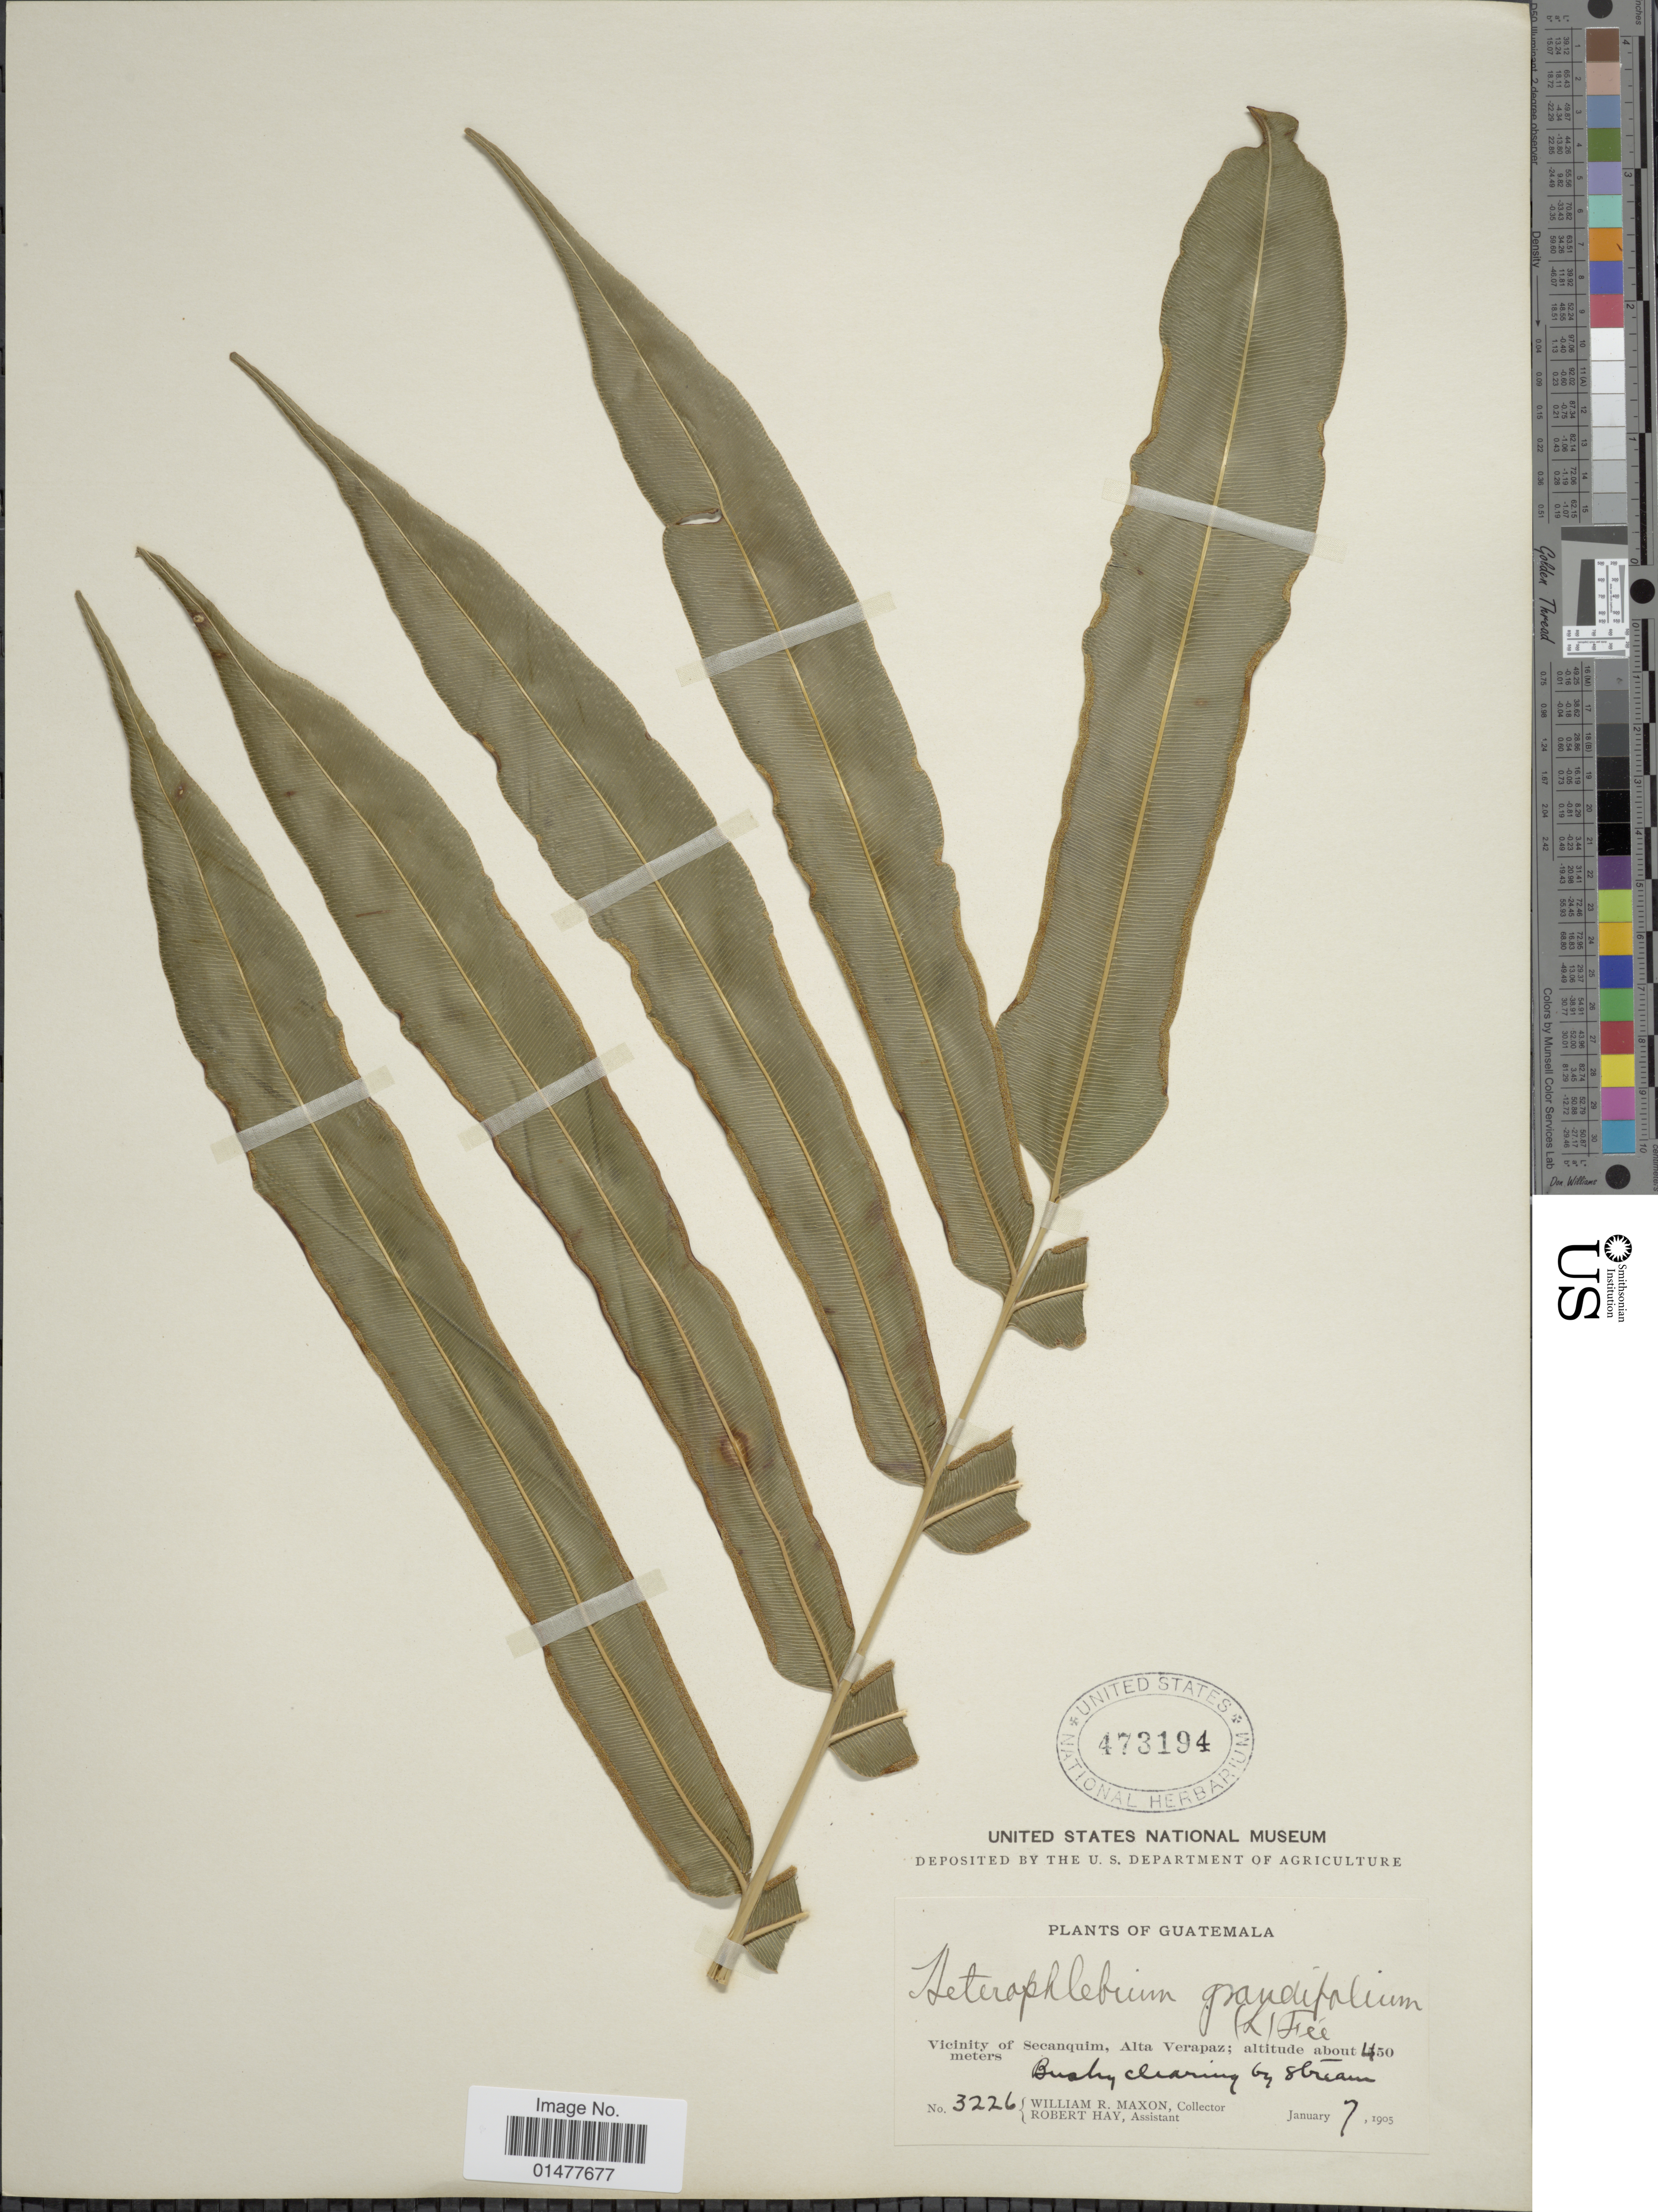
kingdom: Plantae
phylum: Tracheophyta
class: Polypodiopsida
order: Polypodiales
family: Pteridaceae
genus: Pteris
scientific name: Pteris grandifolia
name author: L.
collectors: W. R. Maxon & R. H. Hay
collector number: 3226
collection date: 1905-01-07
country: Guatemala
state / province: Alta Verapaz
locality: Vicinity of Secanquim, bank clearing by stream.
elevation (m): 450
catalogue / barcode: US 473194